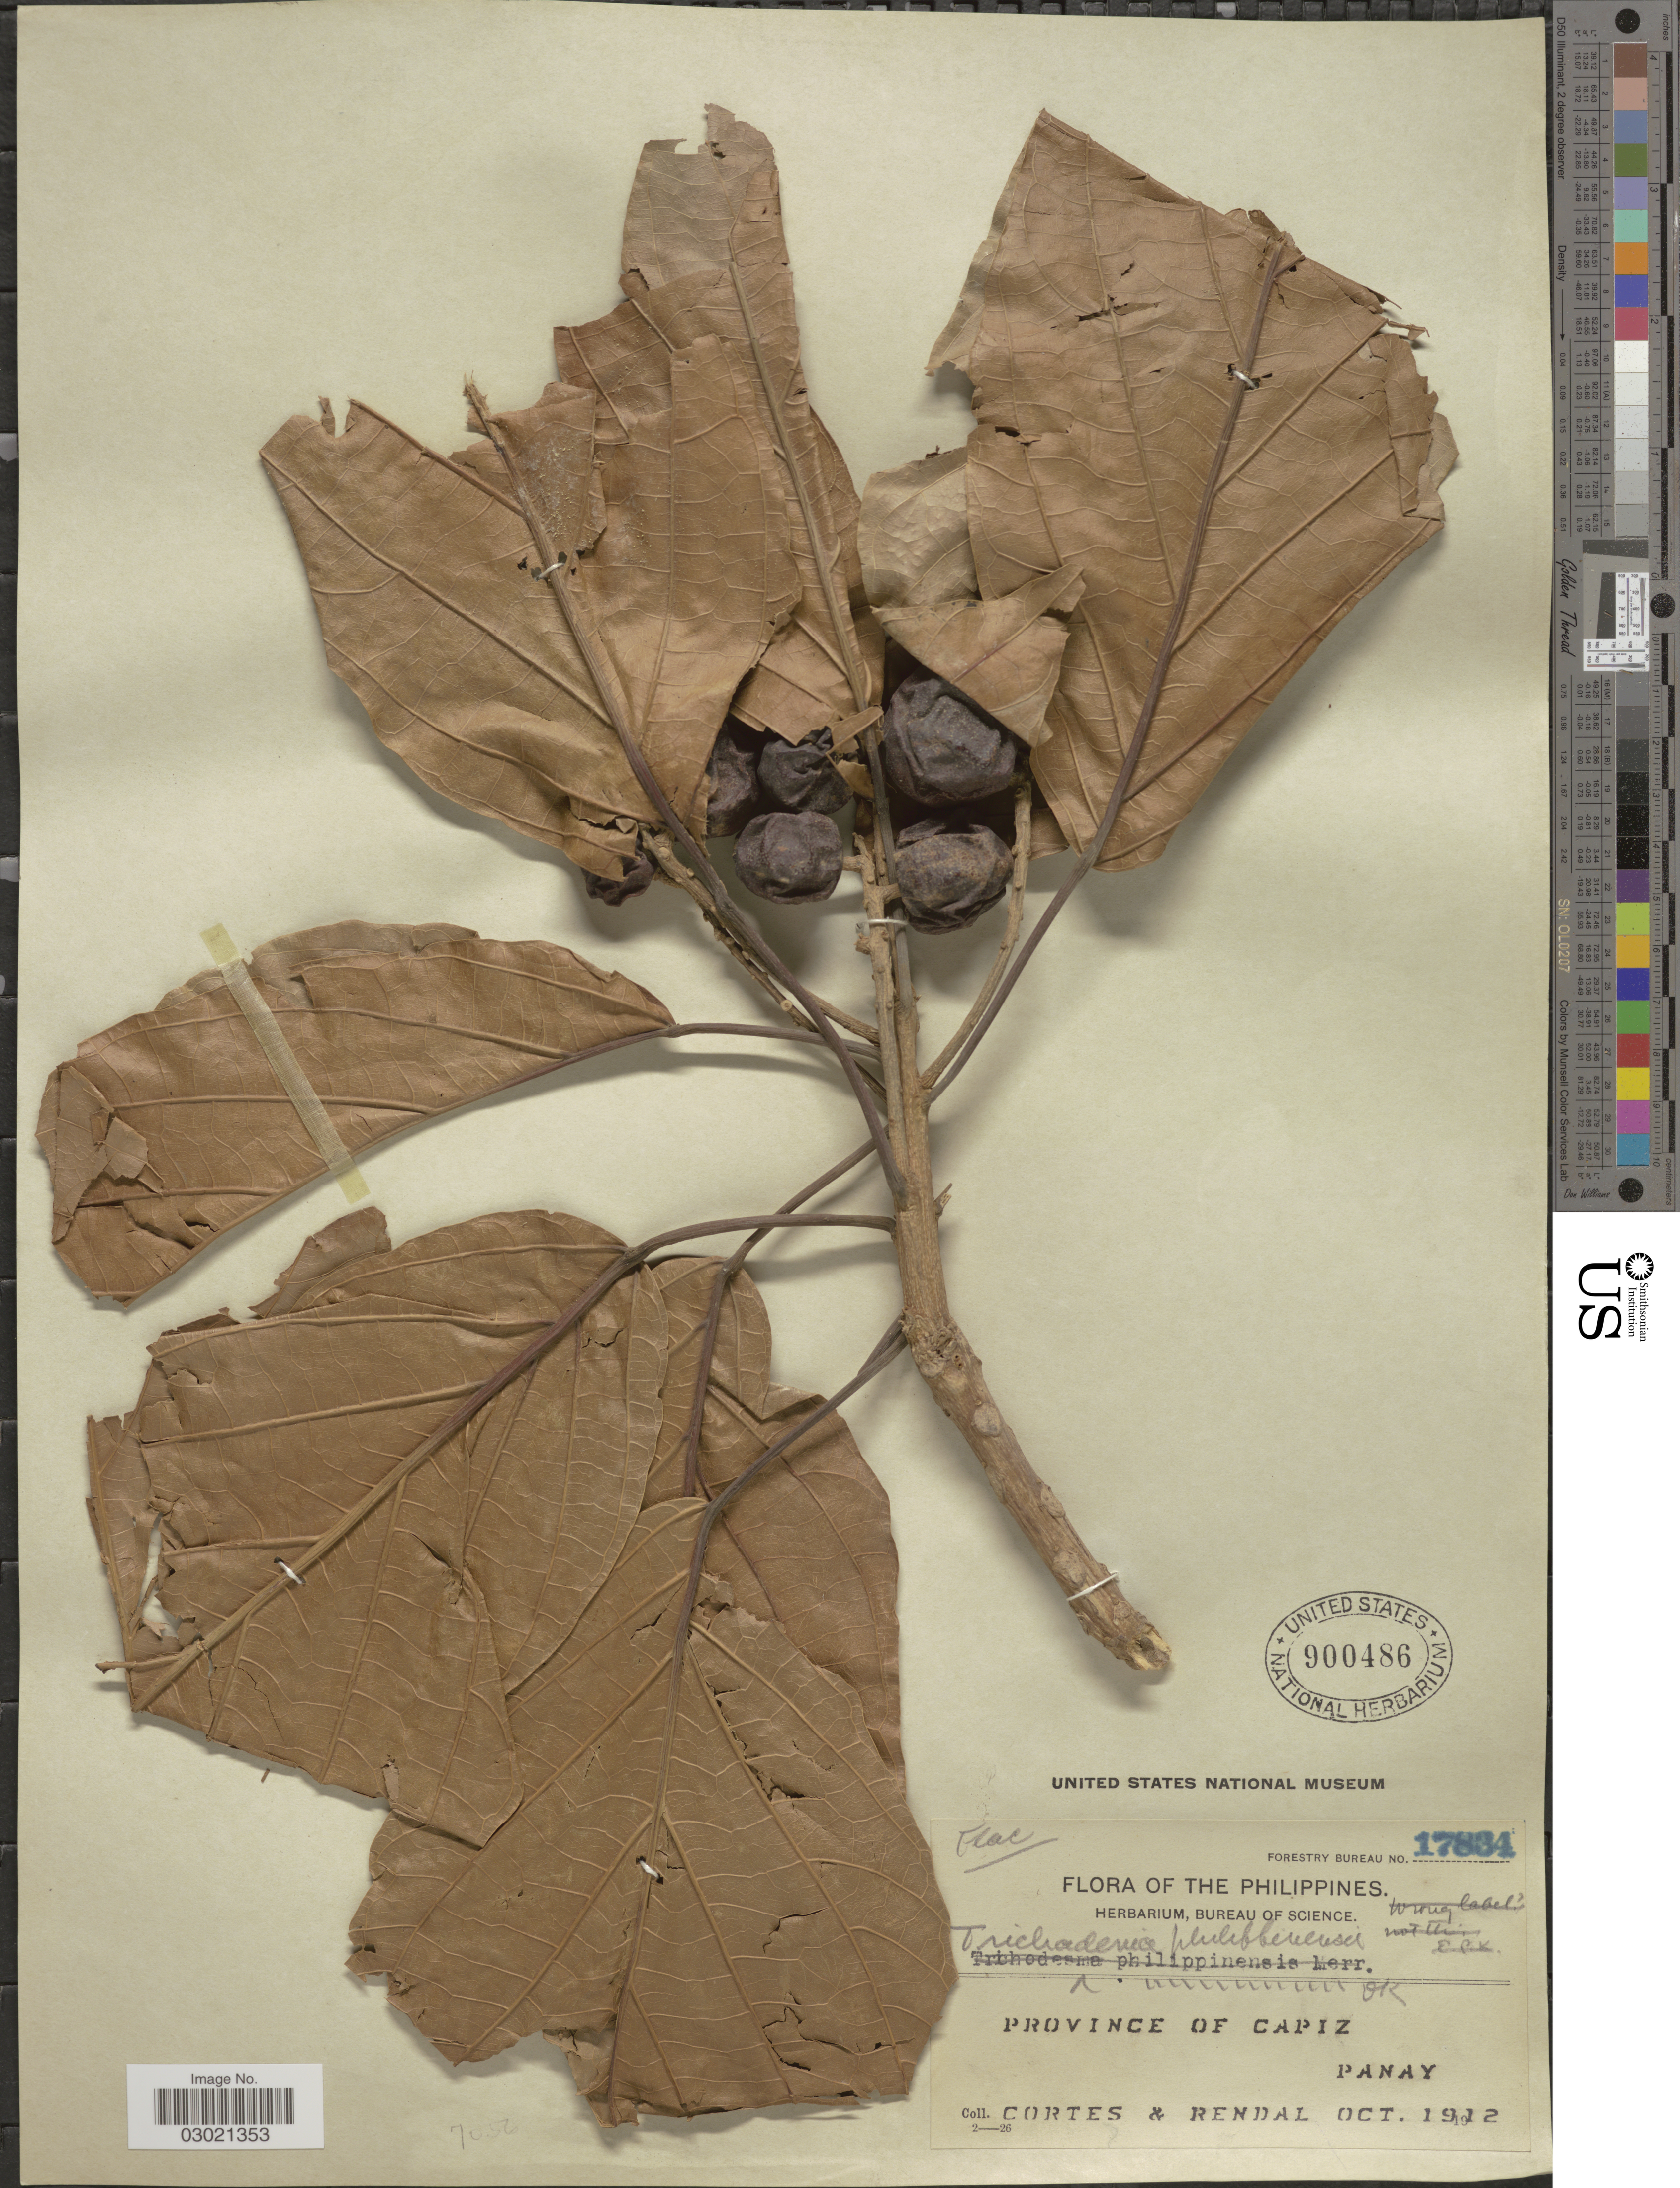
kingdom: Plantae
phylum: Tracheophyta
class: Magnoliopsida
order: Malpighiales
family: Achariaceae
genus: Trichadenia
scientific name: Trichadenia philippinensis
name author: Merr.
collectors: -. Cortes & -. Rendal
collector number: Forestry Bureau 17834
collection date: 1912-10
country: Philippines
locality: Province of Capiz, Panay.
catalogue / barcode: US 900486